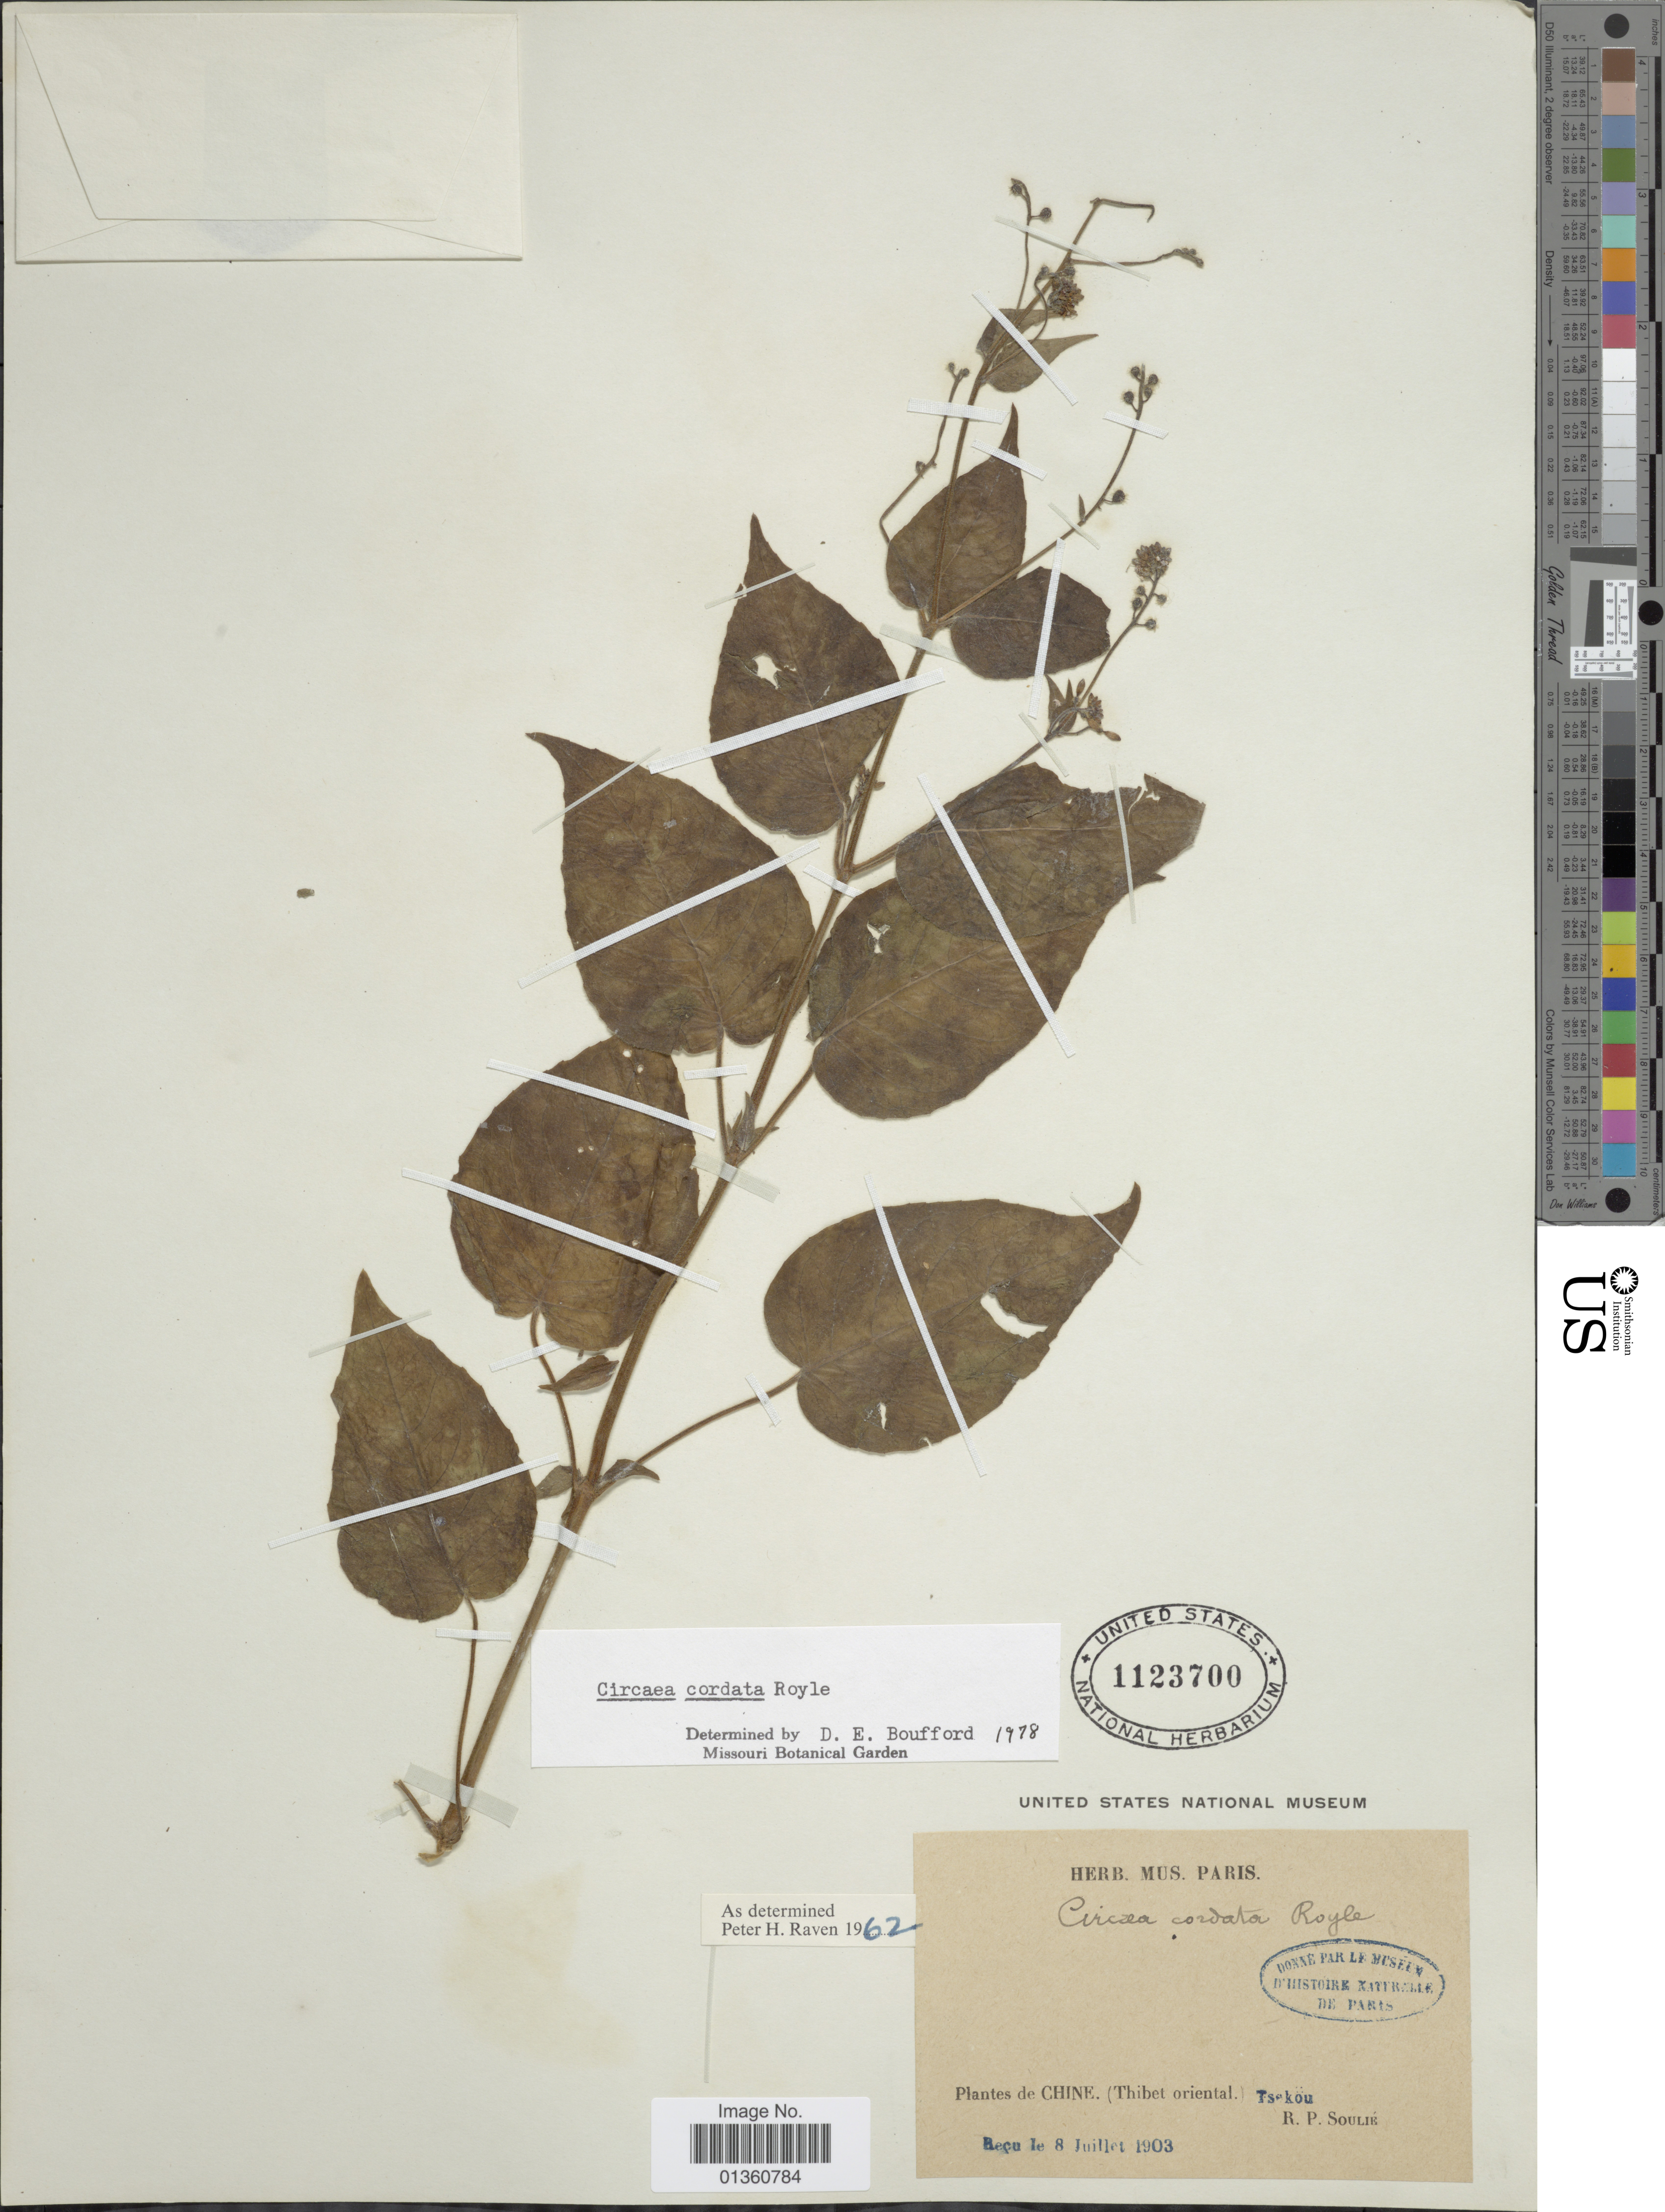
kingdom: Plantae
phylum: Tracheophyta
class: Magnoliopsida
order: Myrtales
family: Onagraceae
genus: Circaea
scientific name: Circaea cordata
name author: Royle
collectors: R. Soulié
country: China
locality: (Thibet oriental.) Tsokou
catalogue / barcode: US 1123700